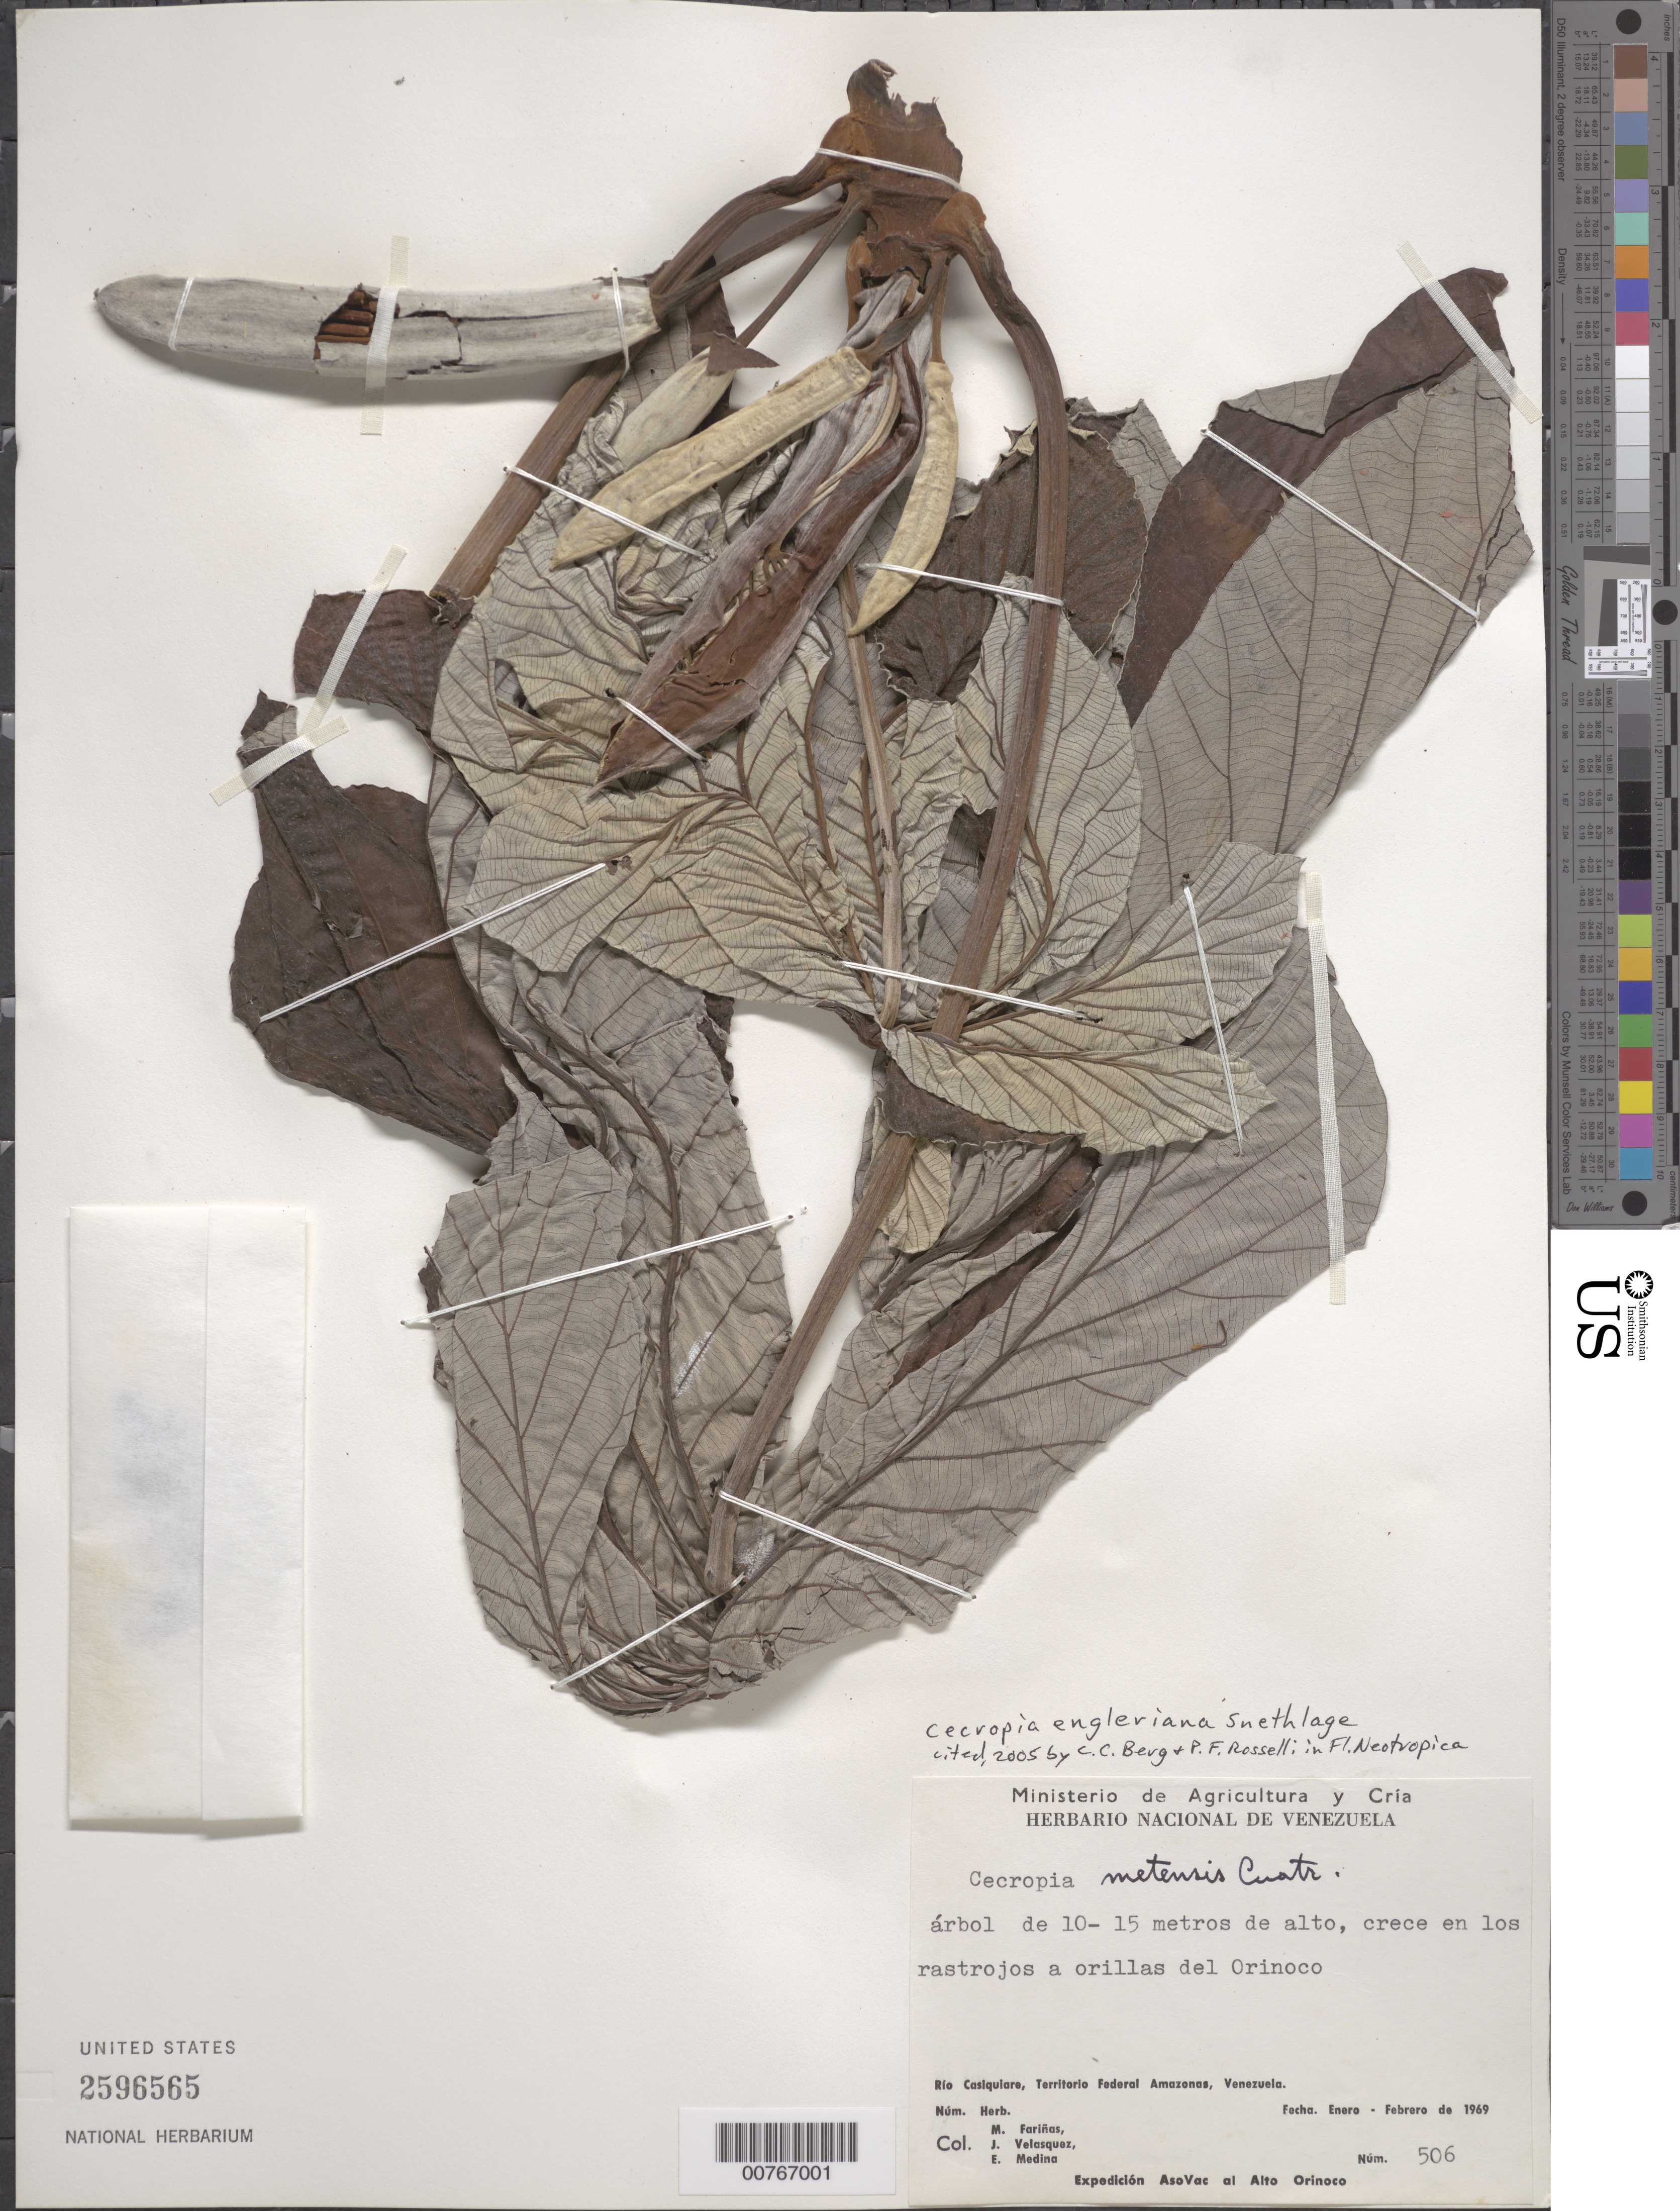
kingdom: Plantae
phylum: Tracheophyta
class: Magnoliopsida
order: Rosales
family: Urticaceae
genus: Cecropia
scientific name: Cecropia metensis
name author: Cuatrec.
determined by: Cuatrecasas, J.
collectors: M. Fariñas, J. Velasquez & E. Medina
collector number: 506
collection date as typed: Jan-69 to Feb-69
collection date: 1969-01/1969-02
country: Venezuela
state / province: Amazonas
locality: Río Casiquiare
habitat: Crece en los rastrojos a orillas del Orinoco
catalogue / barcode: US 2596565